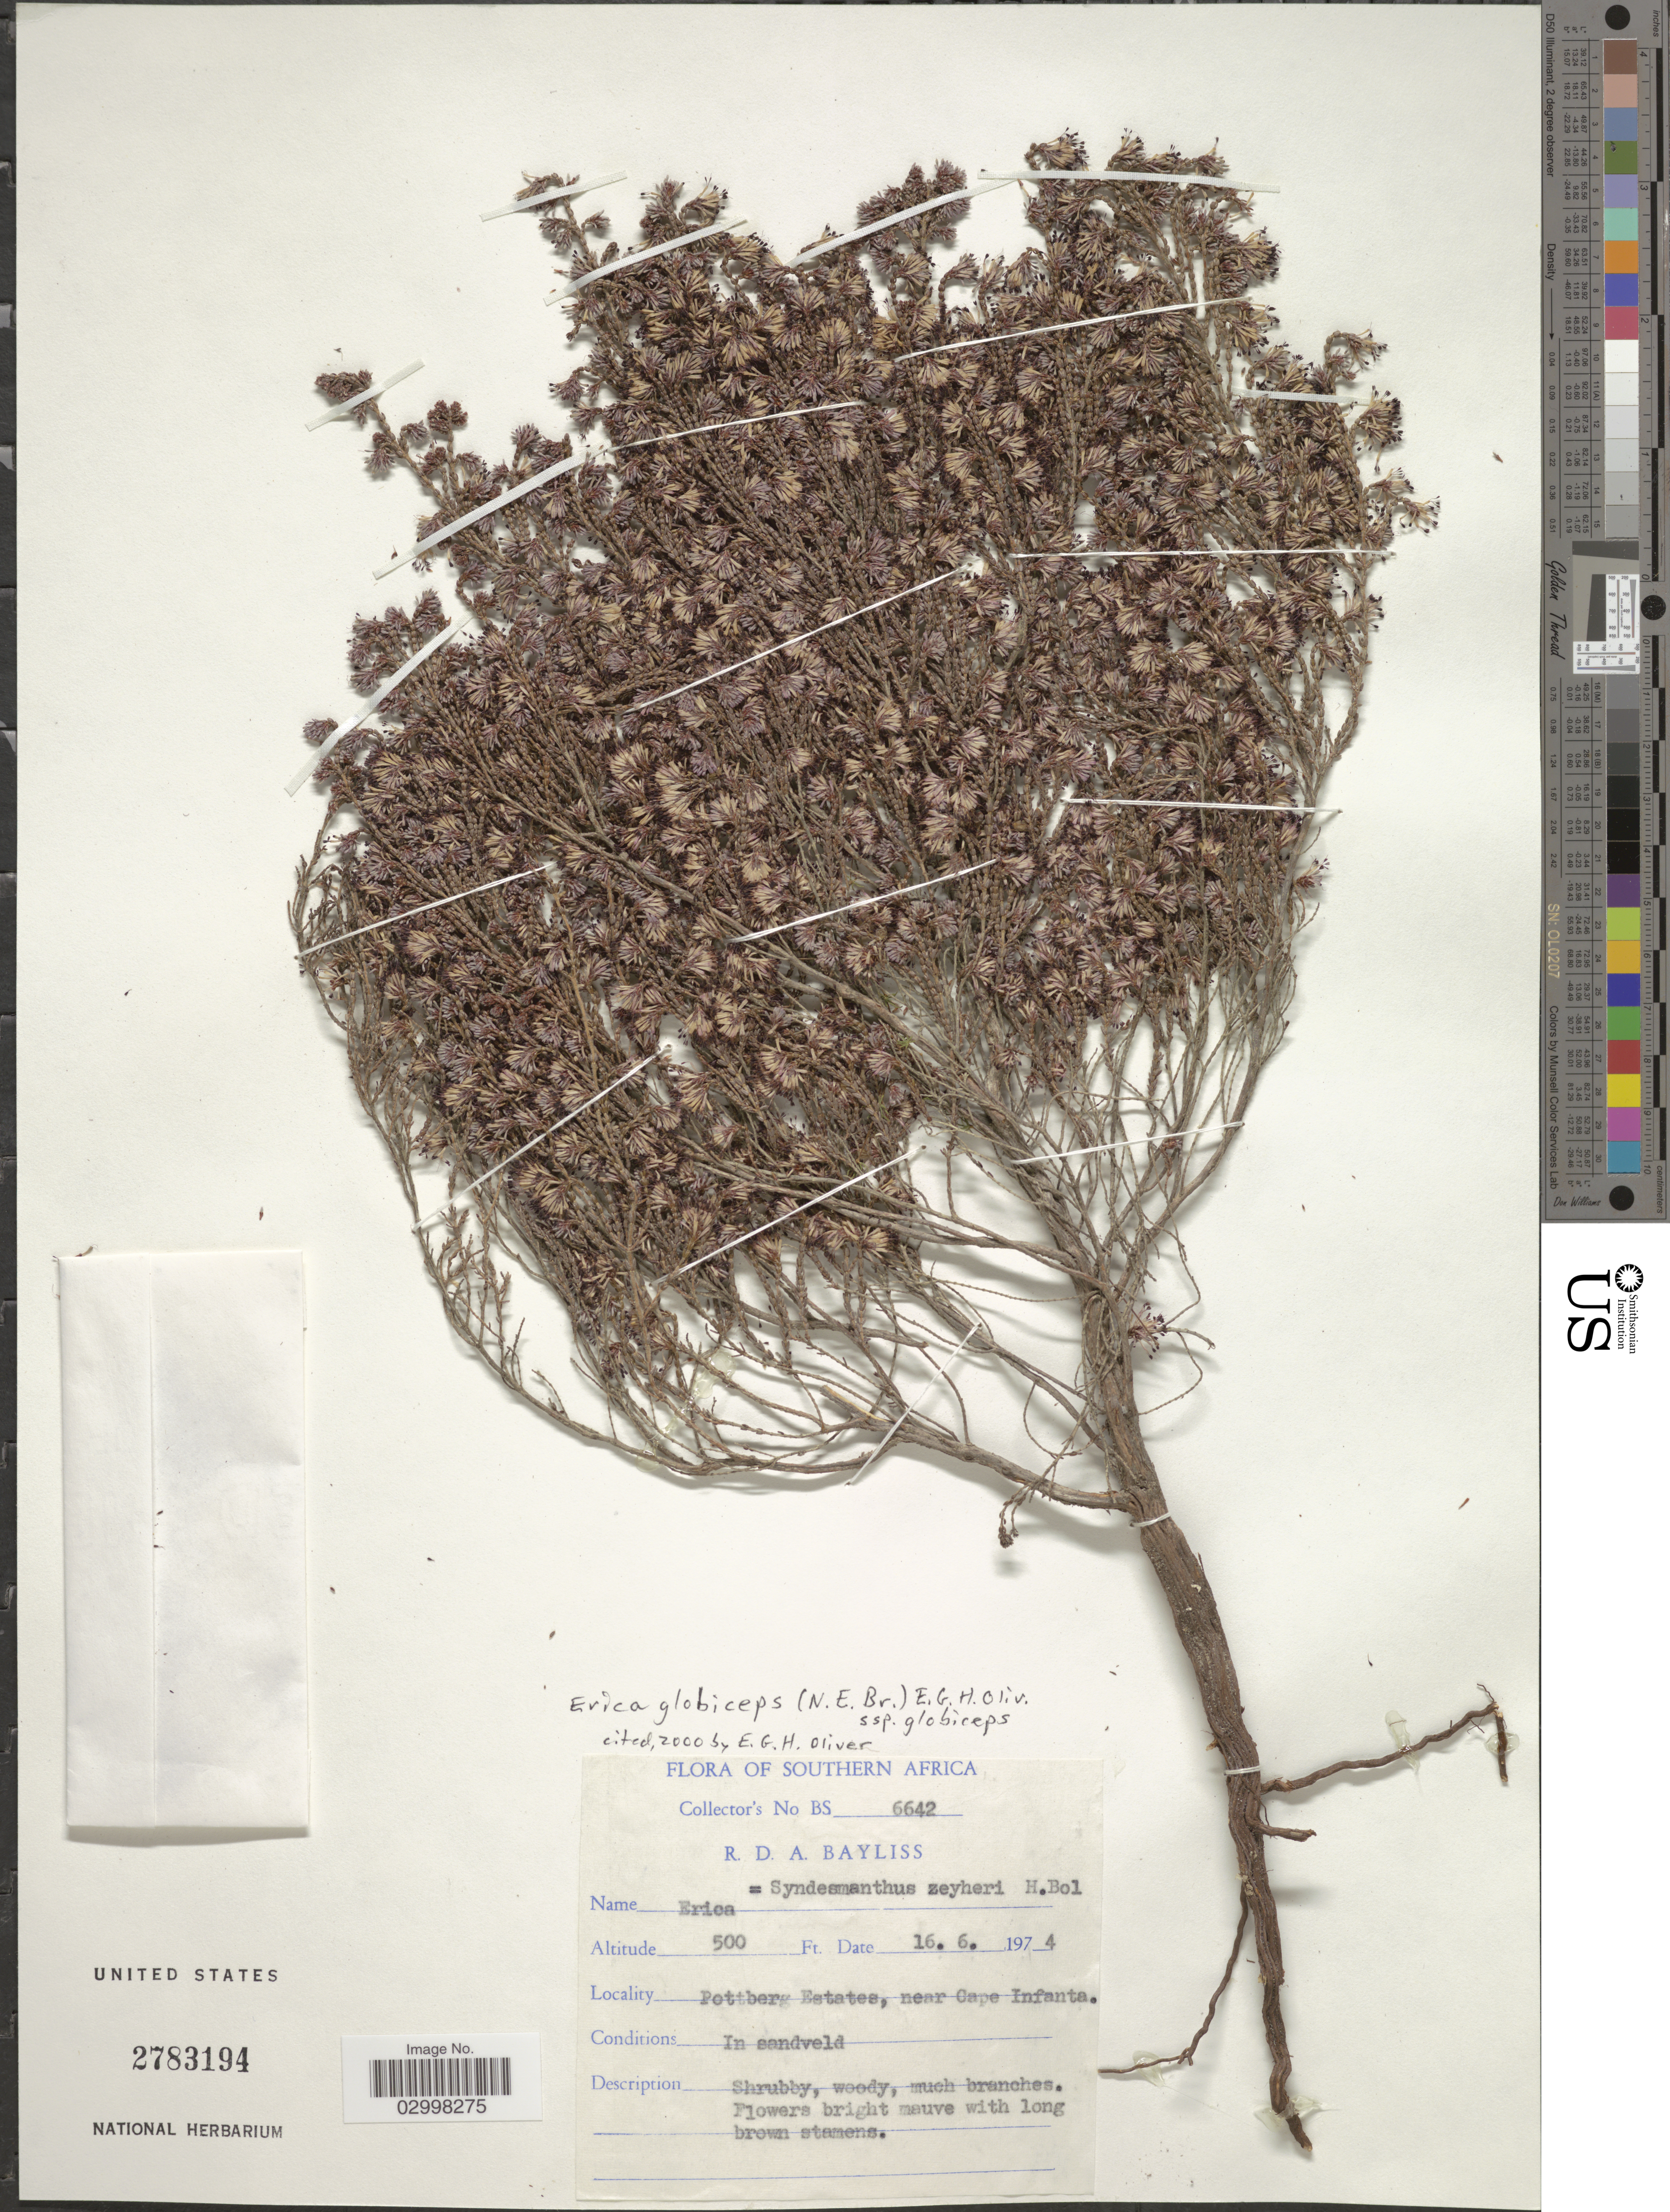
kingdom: Plantae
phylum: Tracheophyta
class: Magnoliopsida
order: Ericales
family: Ericaceae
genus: Erica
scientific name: Erica globiceps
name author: (N.E. Br.) E.G.H. Oliv.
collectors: R. Bayliss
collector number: BS 6642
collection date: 1974-06-16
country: South Africa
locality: Southern Africa. Pottberg Estate, near Cape Infanta.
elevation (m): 152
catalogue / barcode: US 2783194